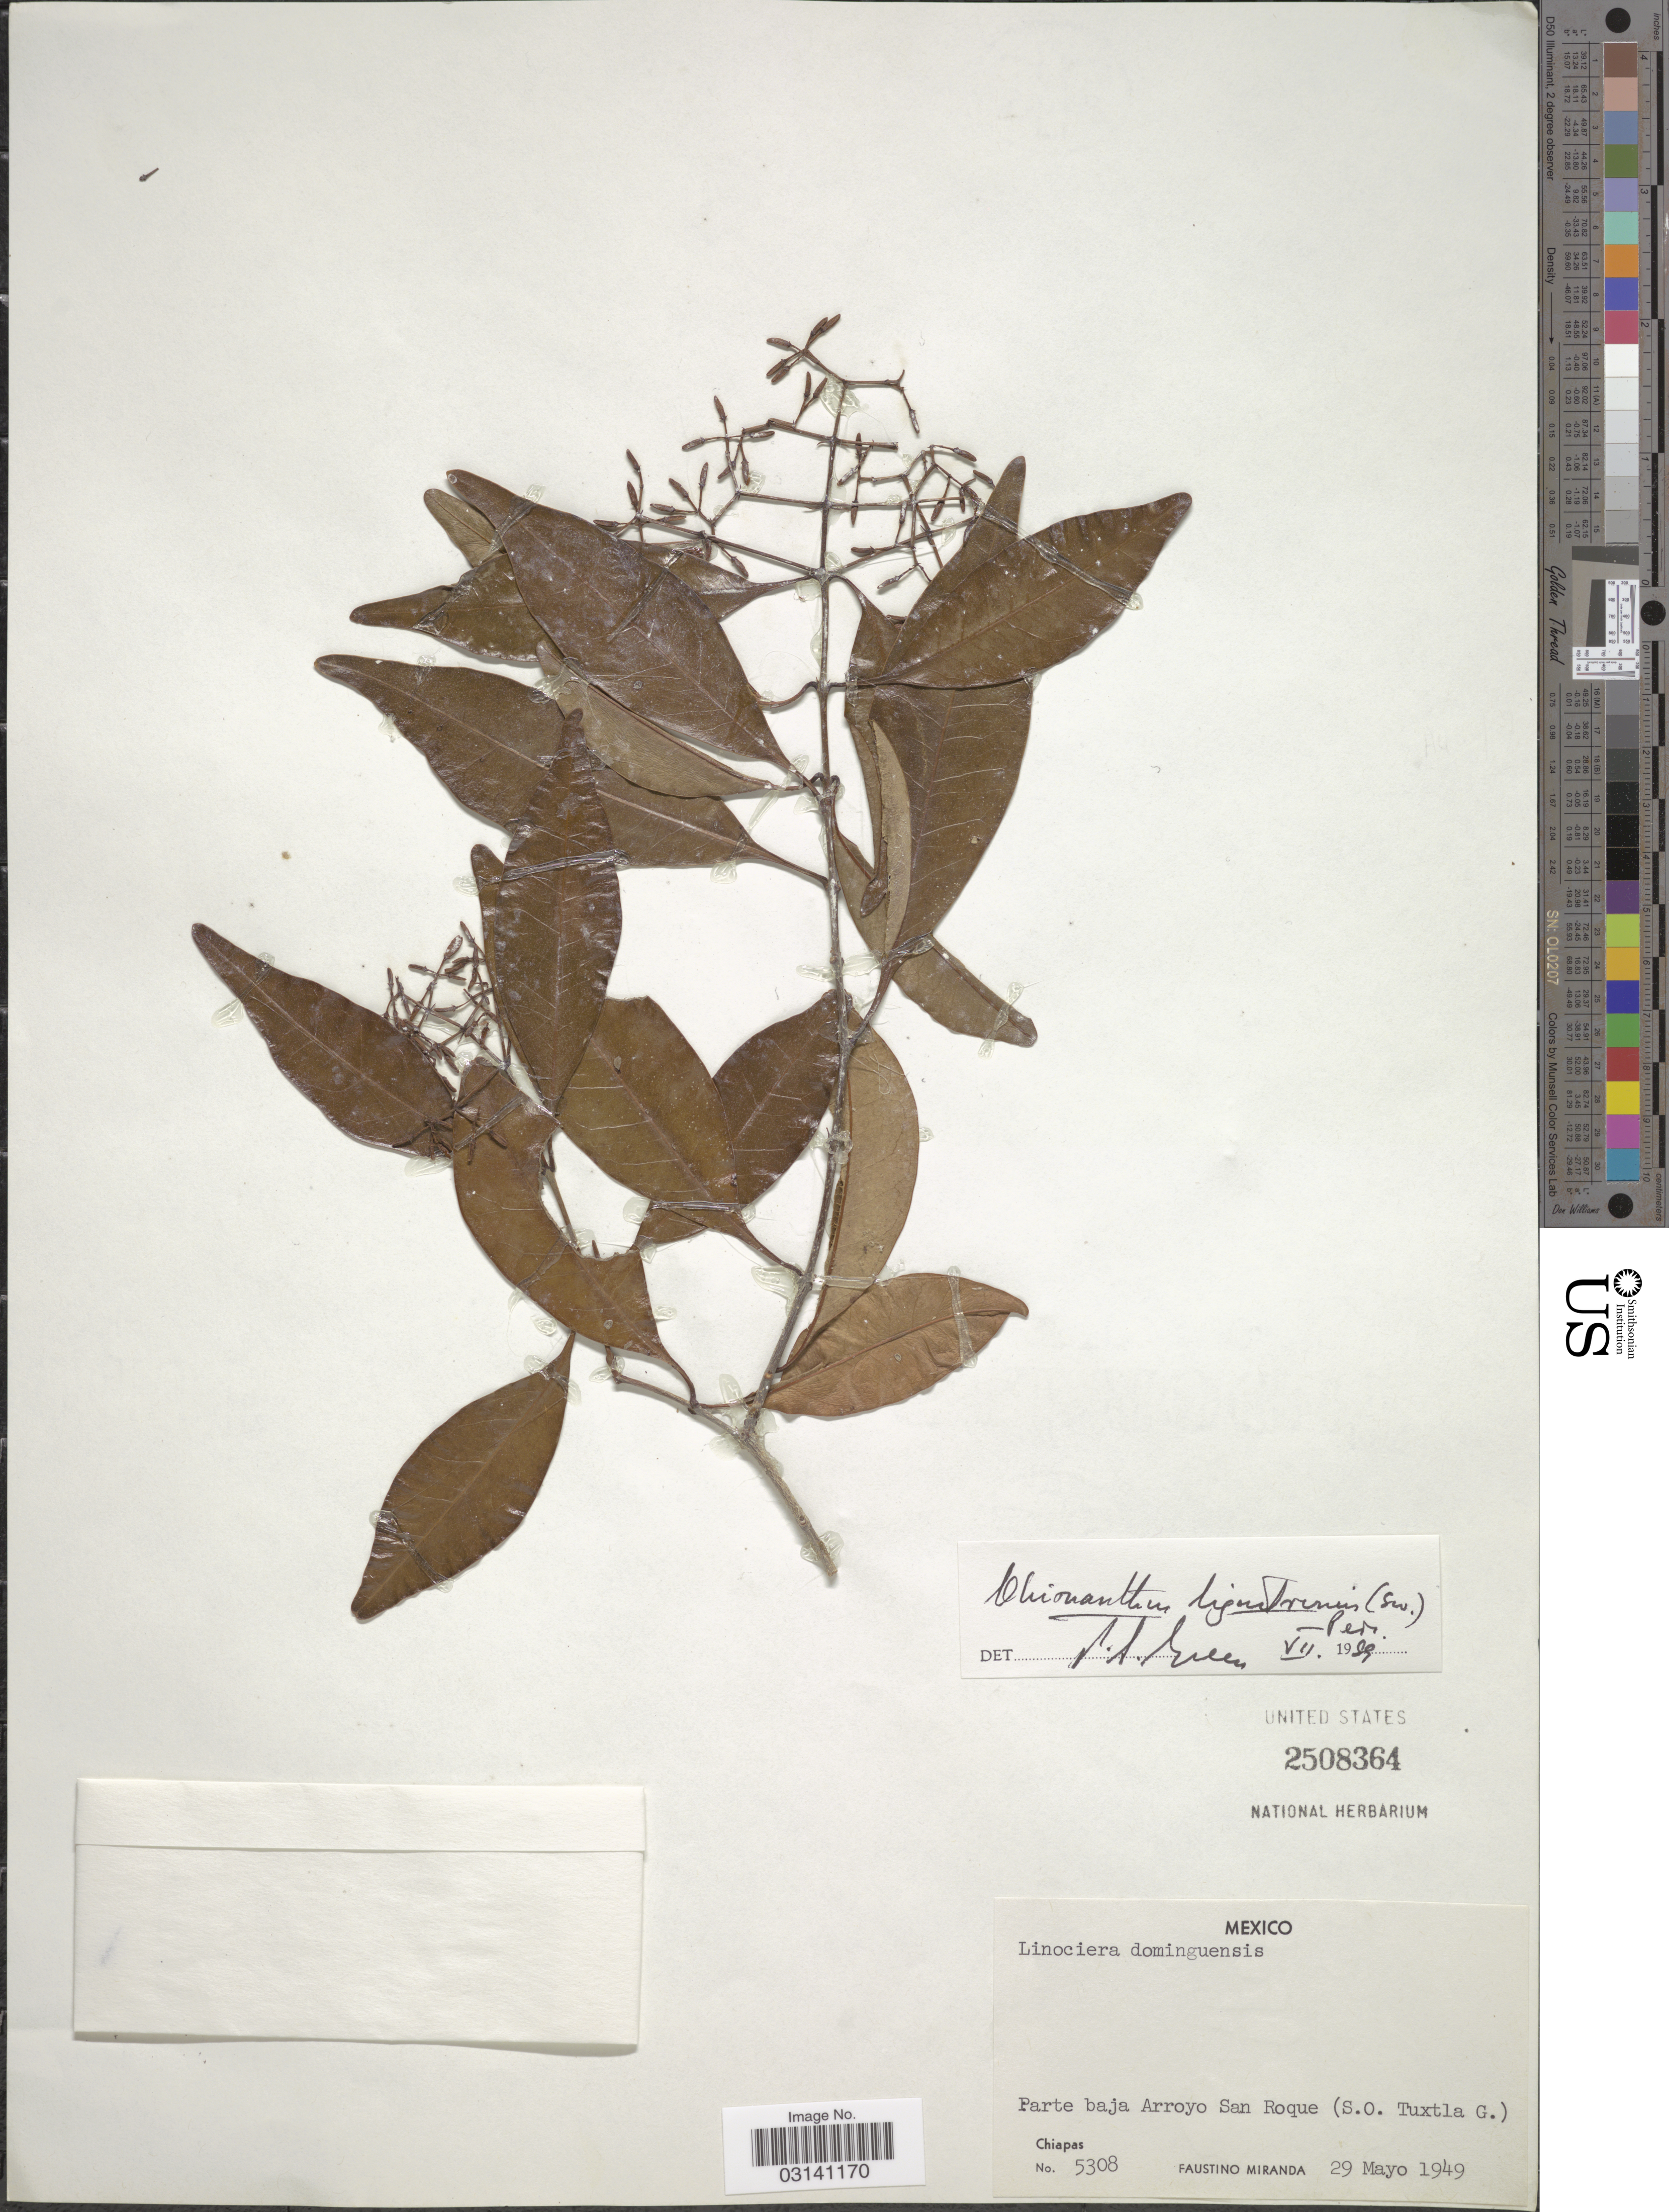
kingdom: Plantae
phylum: Tracheophyta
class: Magnoliopsida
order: Lamiales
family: Oleaceae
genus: Chionanthus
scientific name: Chionanthus domingensis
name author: Lam.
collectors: F. Miranda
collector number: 5308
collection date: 1949-05-29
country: Mexico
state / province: Chiapas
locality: Parte baja Arroyo San Roque (S.O. Tuxtla G.).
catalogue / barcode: US 2508364